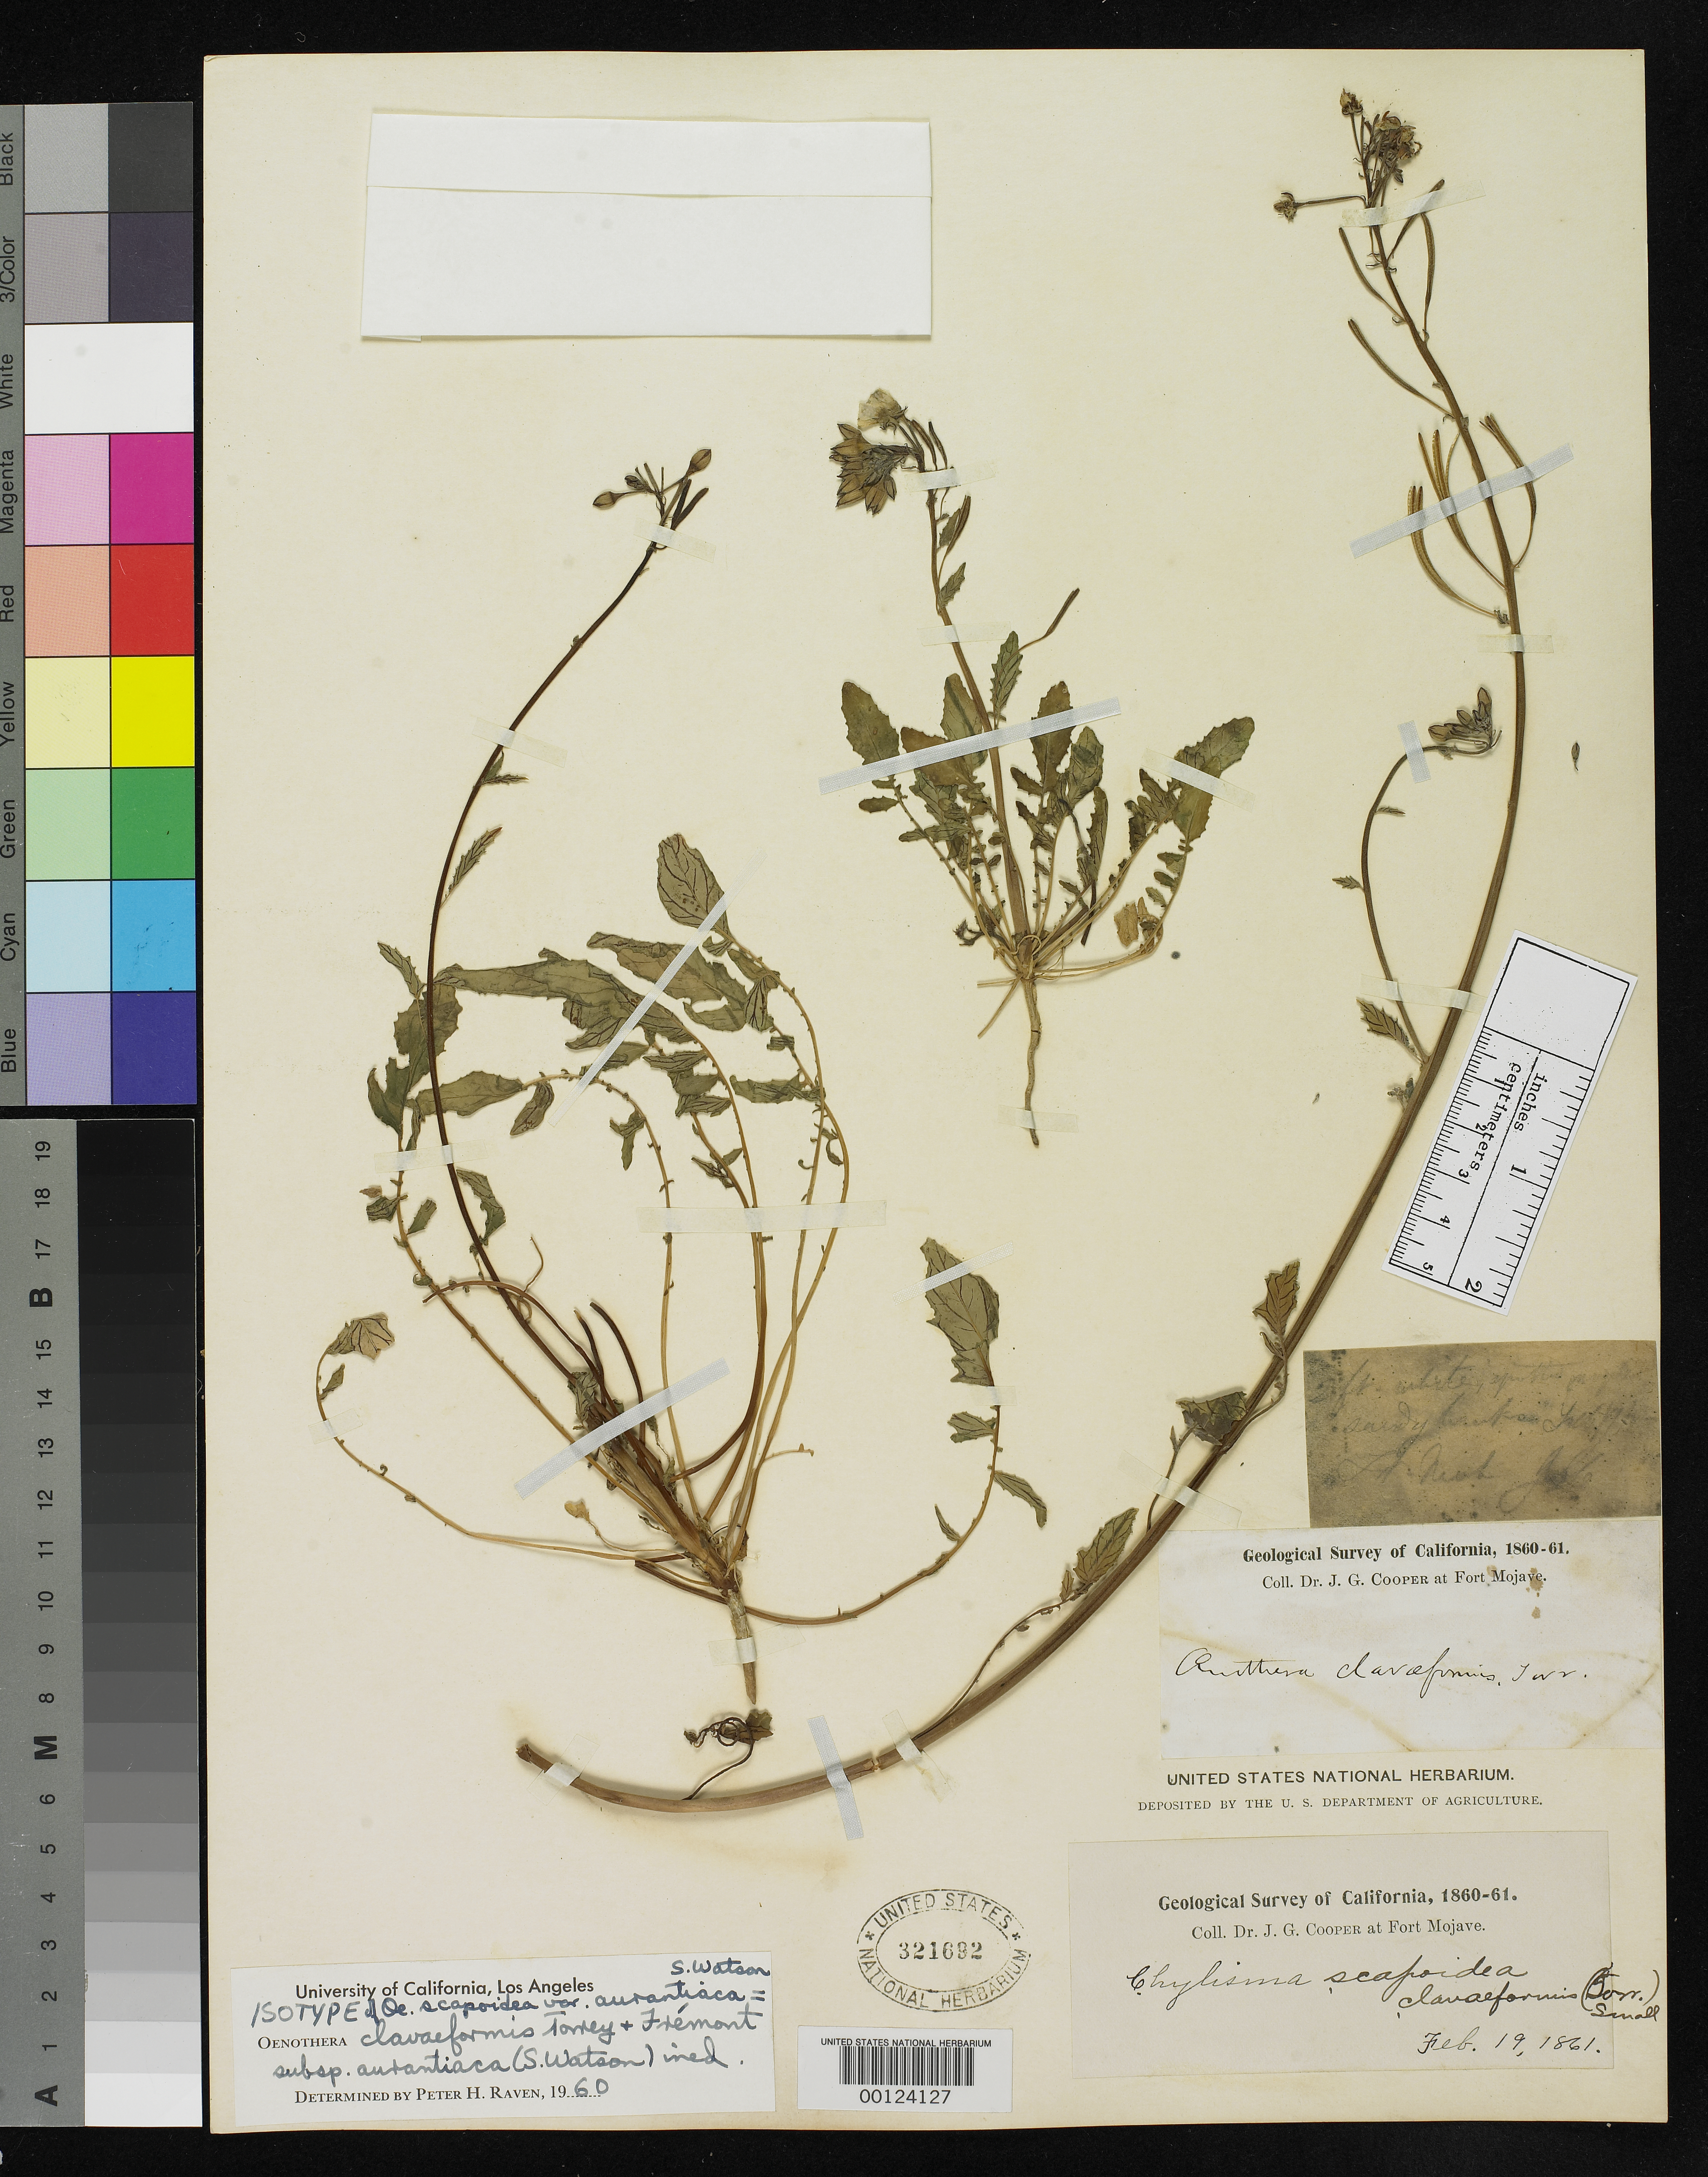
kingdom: Plantae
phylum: Tracheophyta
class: Magnoliopsida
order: Myrtales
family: Onagraceae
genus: Oenothera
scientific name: Oenothera scapoidea var. aurantiaca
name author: S. Watson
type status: Isotype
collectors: J. G. Cooper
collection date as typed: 19 Feb 1861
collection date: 1861-02-19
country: United States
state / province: California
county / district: San Bernardino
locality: Fort Mojave.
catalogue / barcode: US 321692